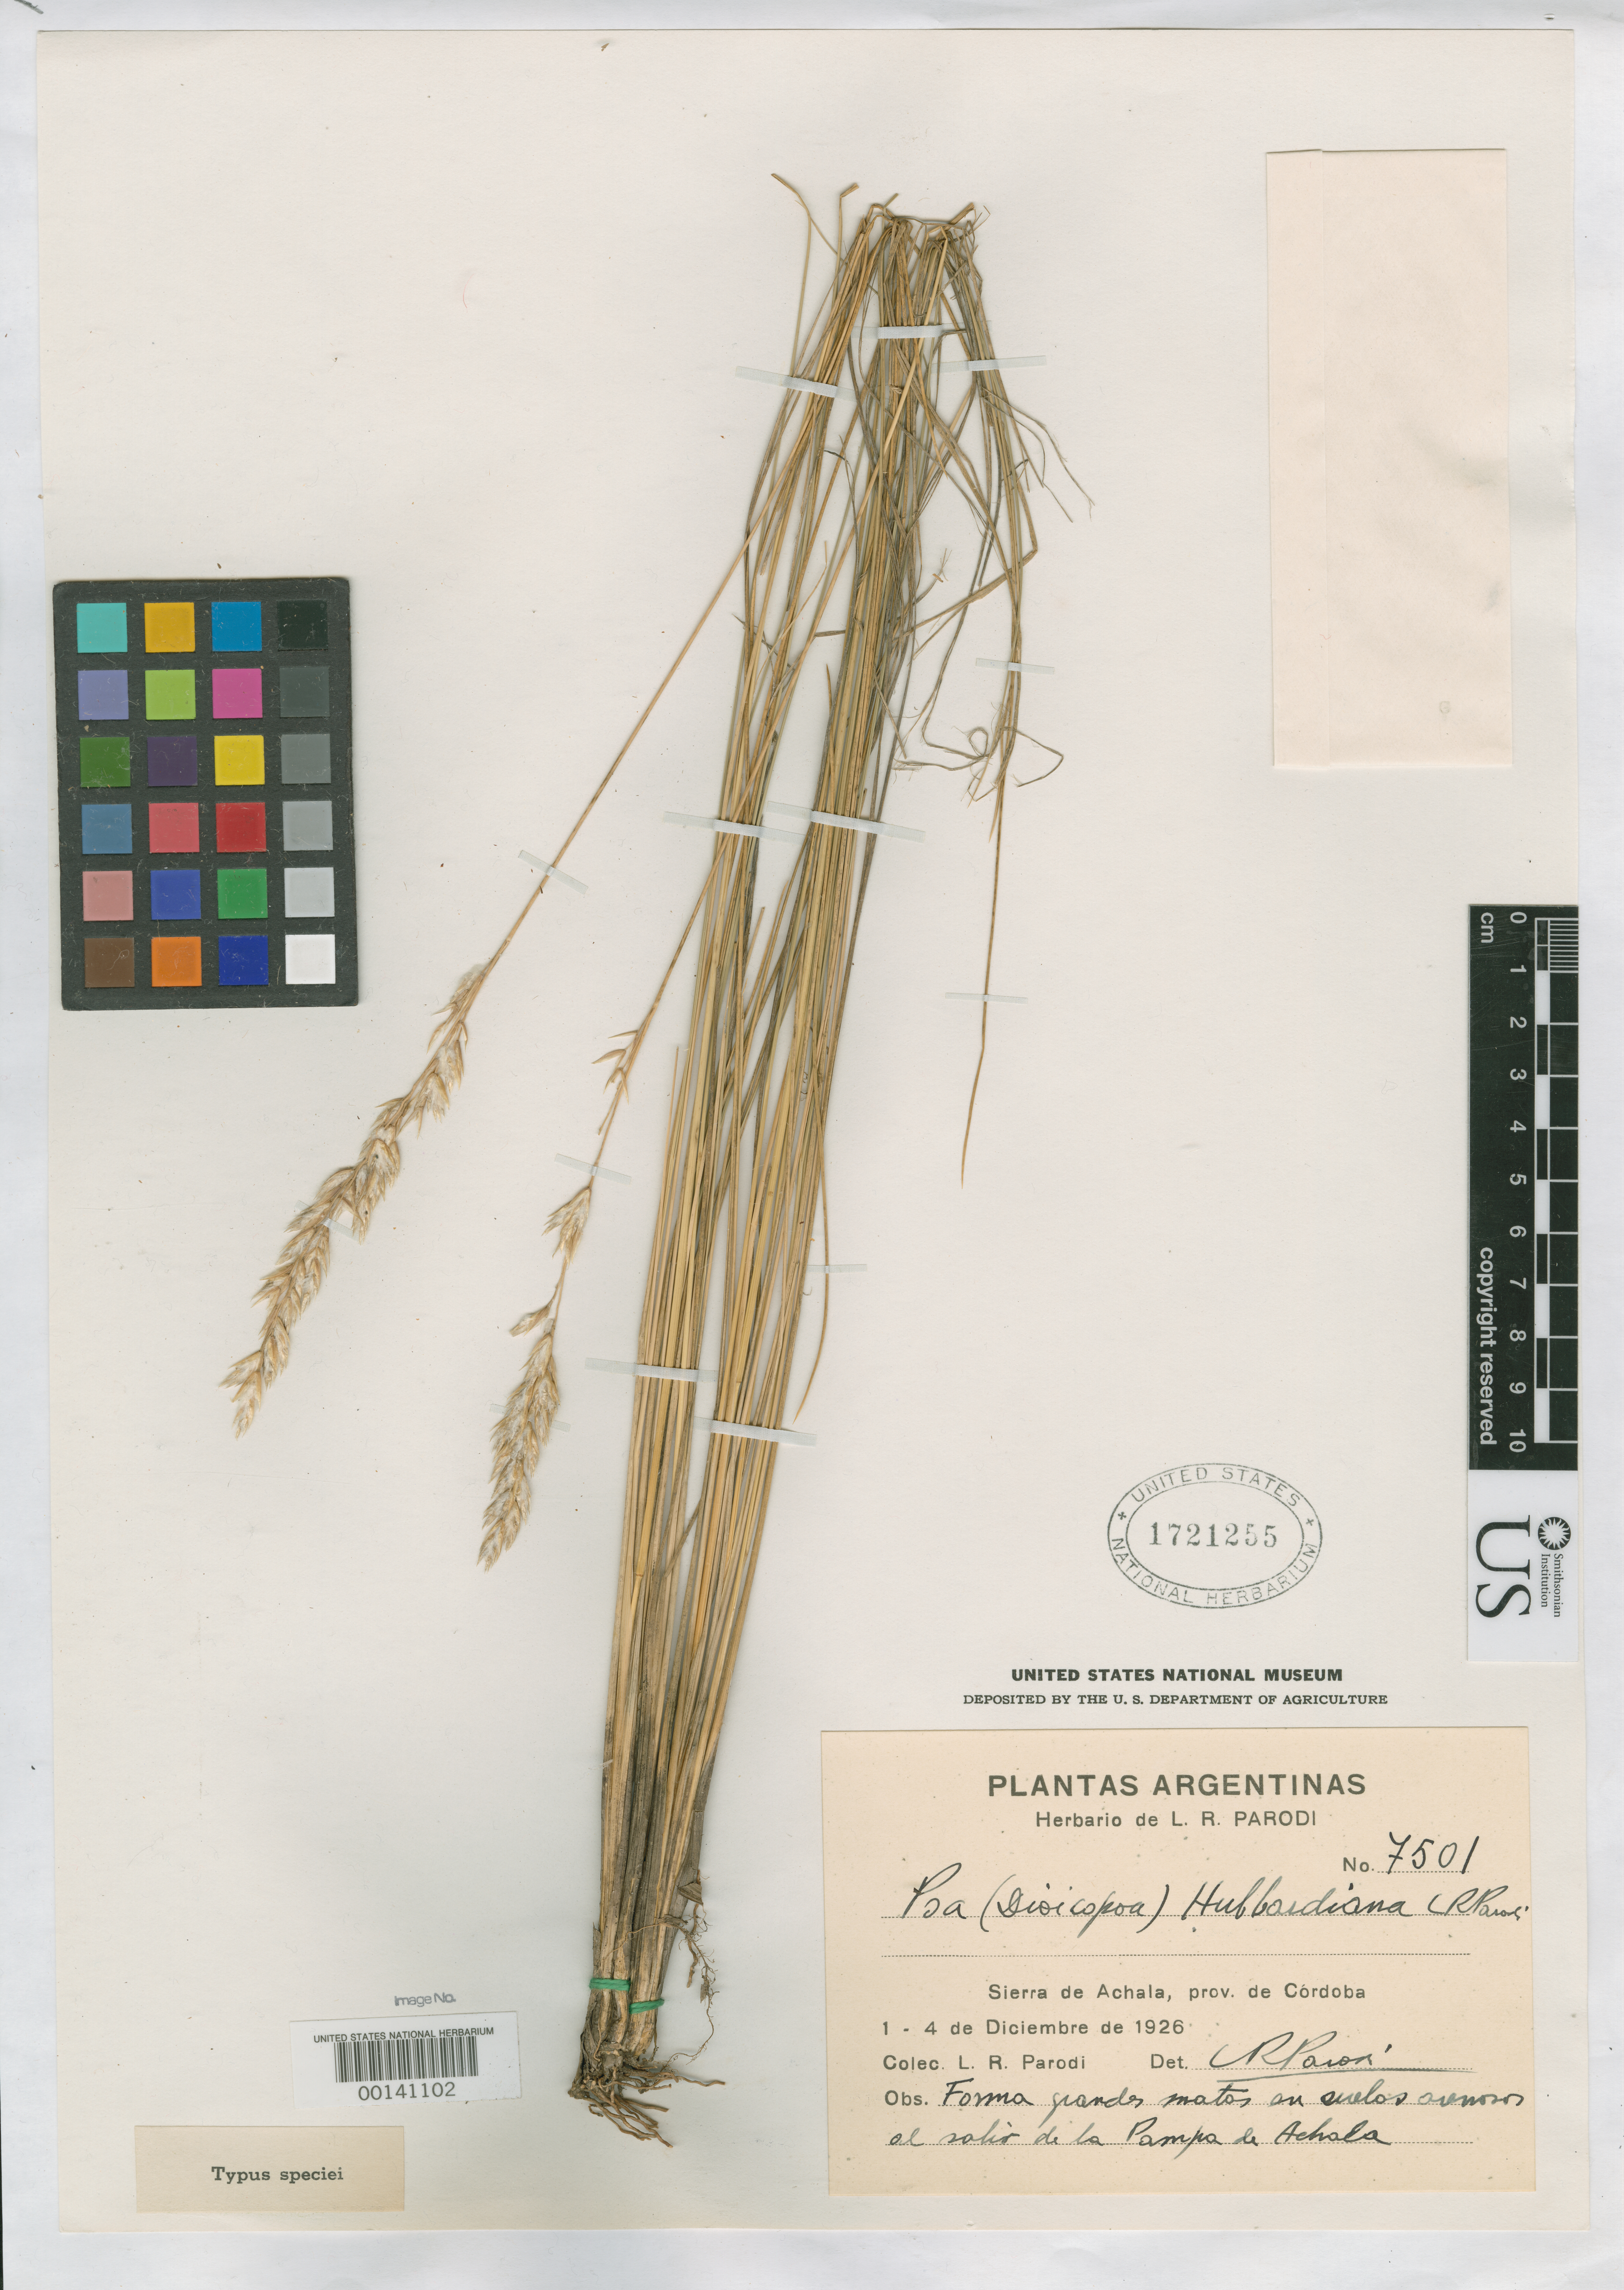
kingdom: Plantae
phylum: Tracheophyta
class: Liliopsida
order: Poales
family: Poaceae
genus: Poa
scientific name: Poa hubbardiana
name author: Parodi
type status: Isotype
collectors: L. R. Parodi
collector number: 7501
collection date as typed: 01 Dec 1926 to 04 Dec 1926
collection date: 1926-12-01/1926-12-04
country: Argentina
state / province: Córdoba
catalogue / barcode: US 1721255